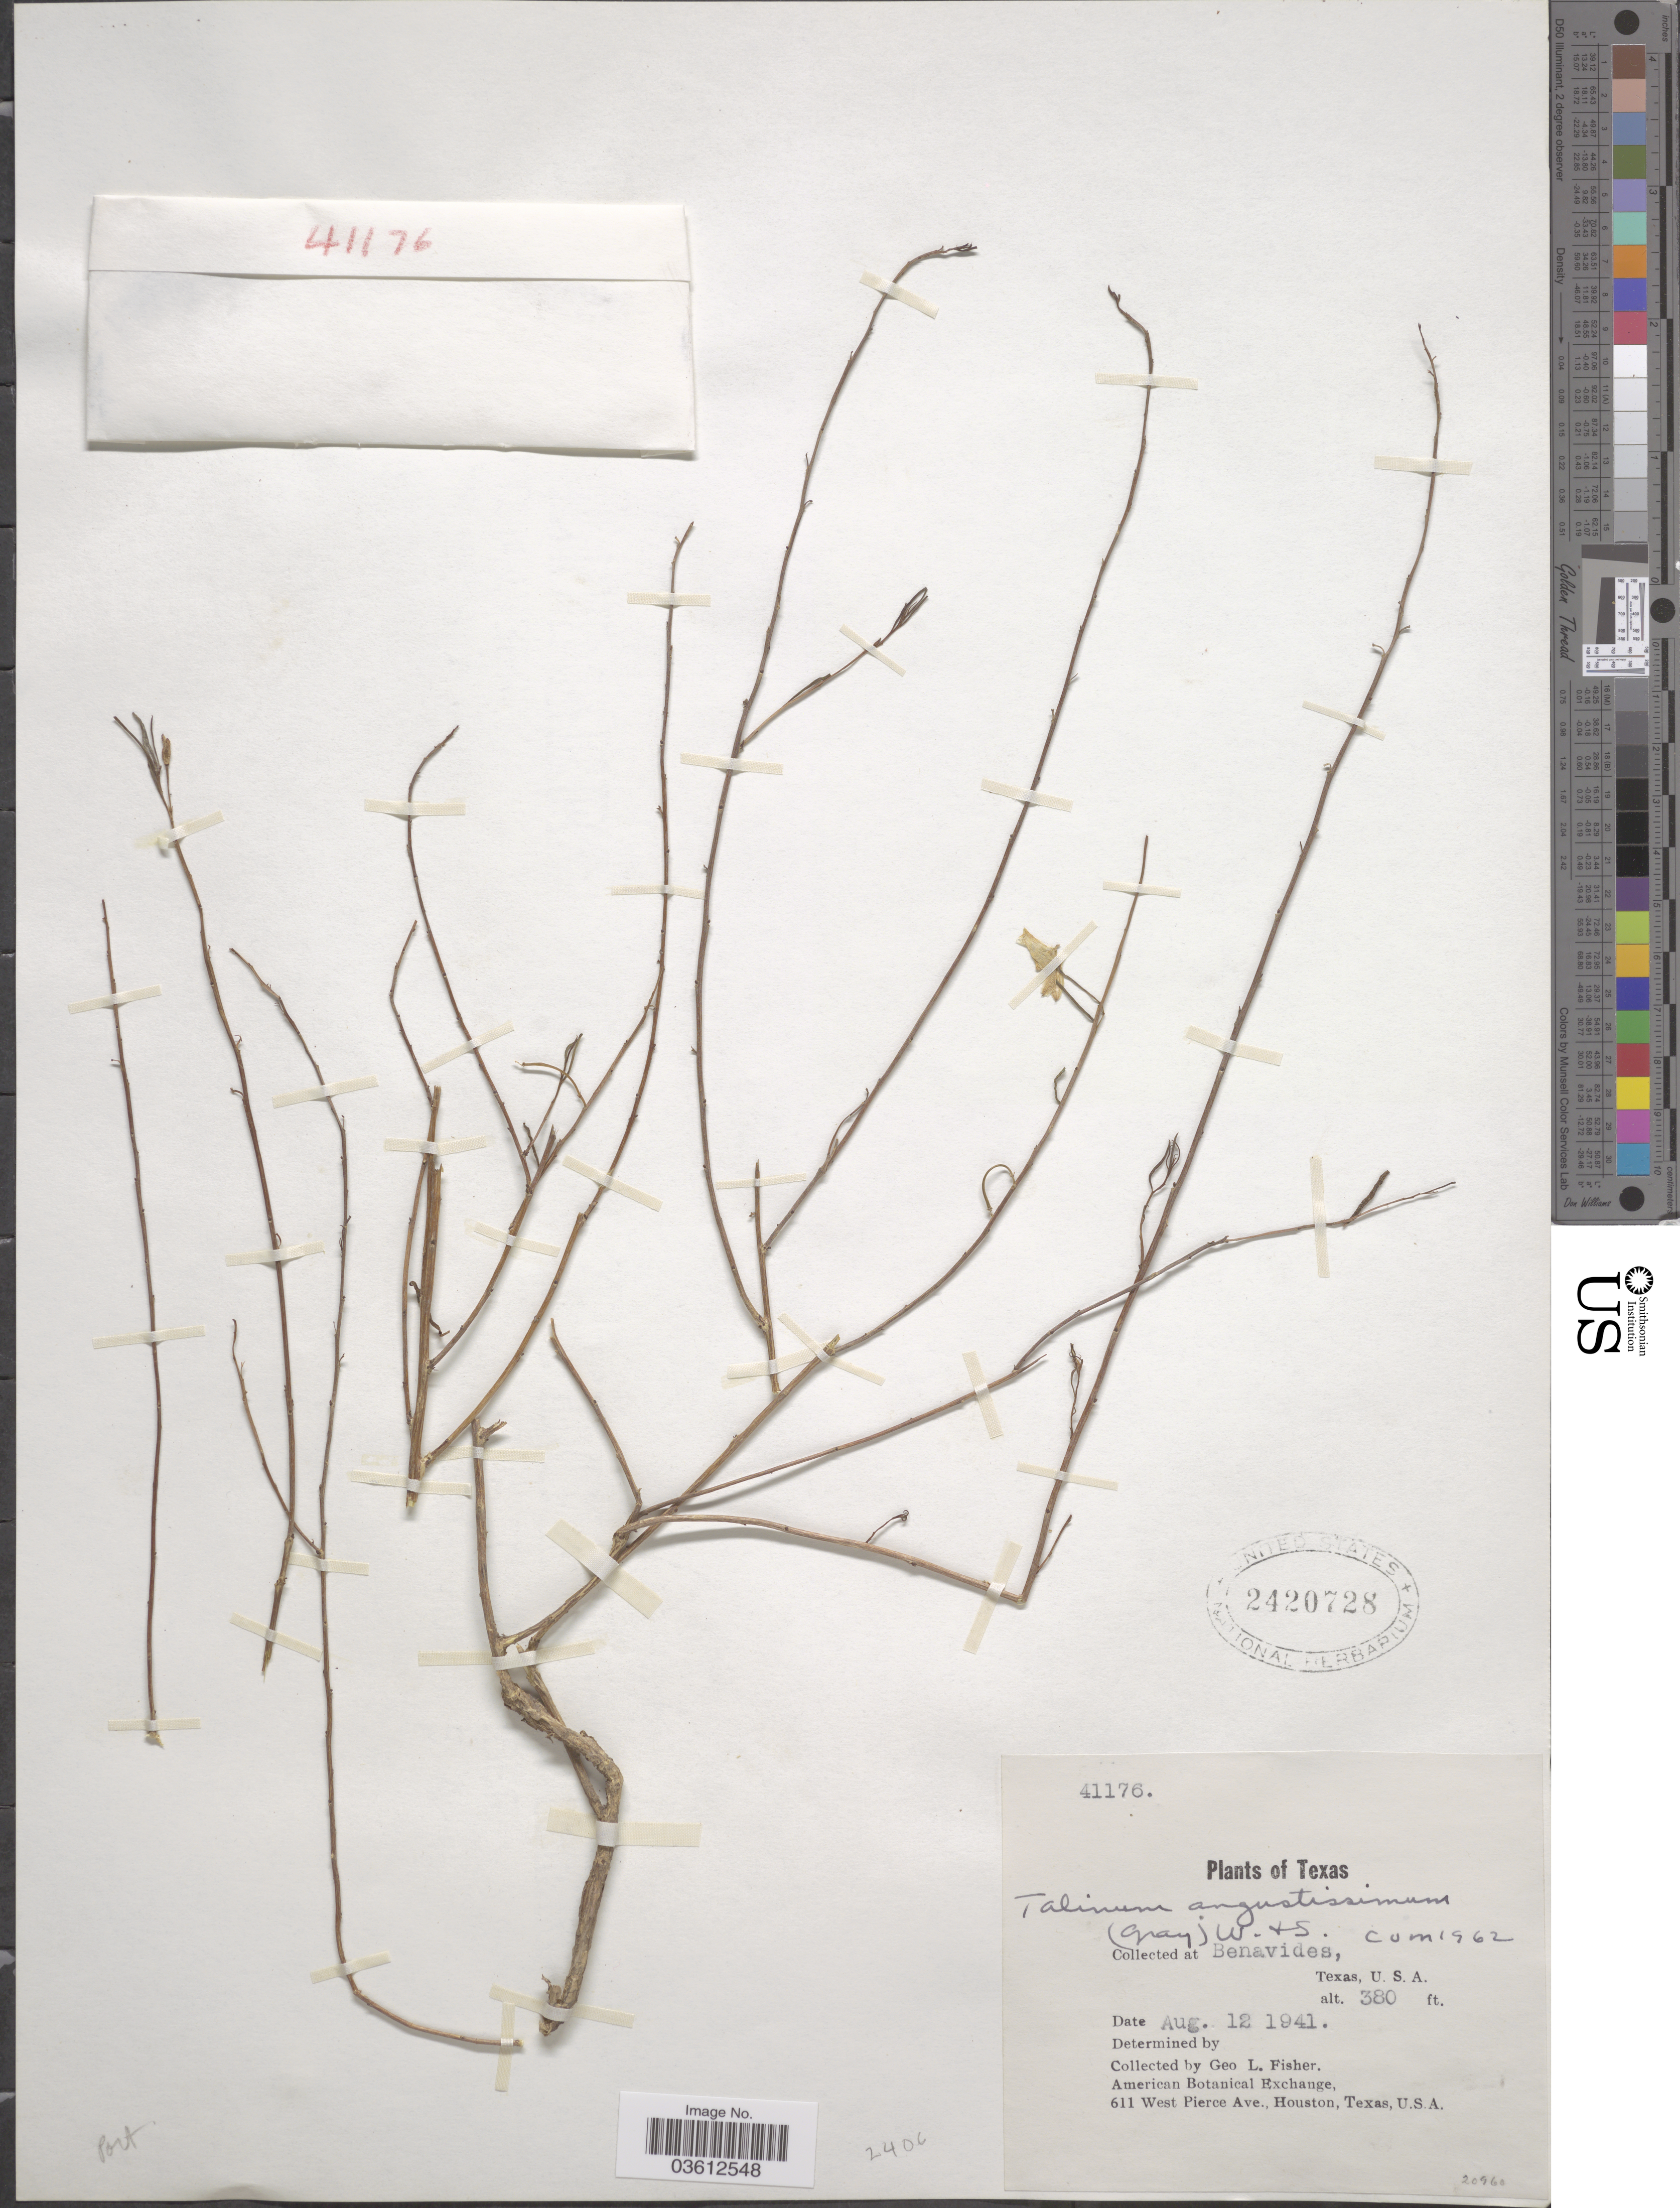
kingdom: Plantae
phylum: Tracheophyta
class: Magnoliopsida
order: Caryophyllales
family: Talinaceae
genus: Talinum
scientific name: Talinum angustissimum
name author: (Engelm.) Wooton & Standl.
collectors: G. L. Fisher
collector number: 41176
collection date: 1941-08-12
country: United States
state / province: Texas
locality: Benavides.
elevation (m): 116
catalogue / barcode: US 2420728